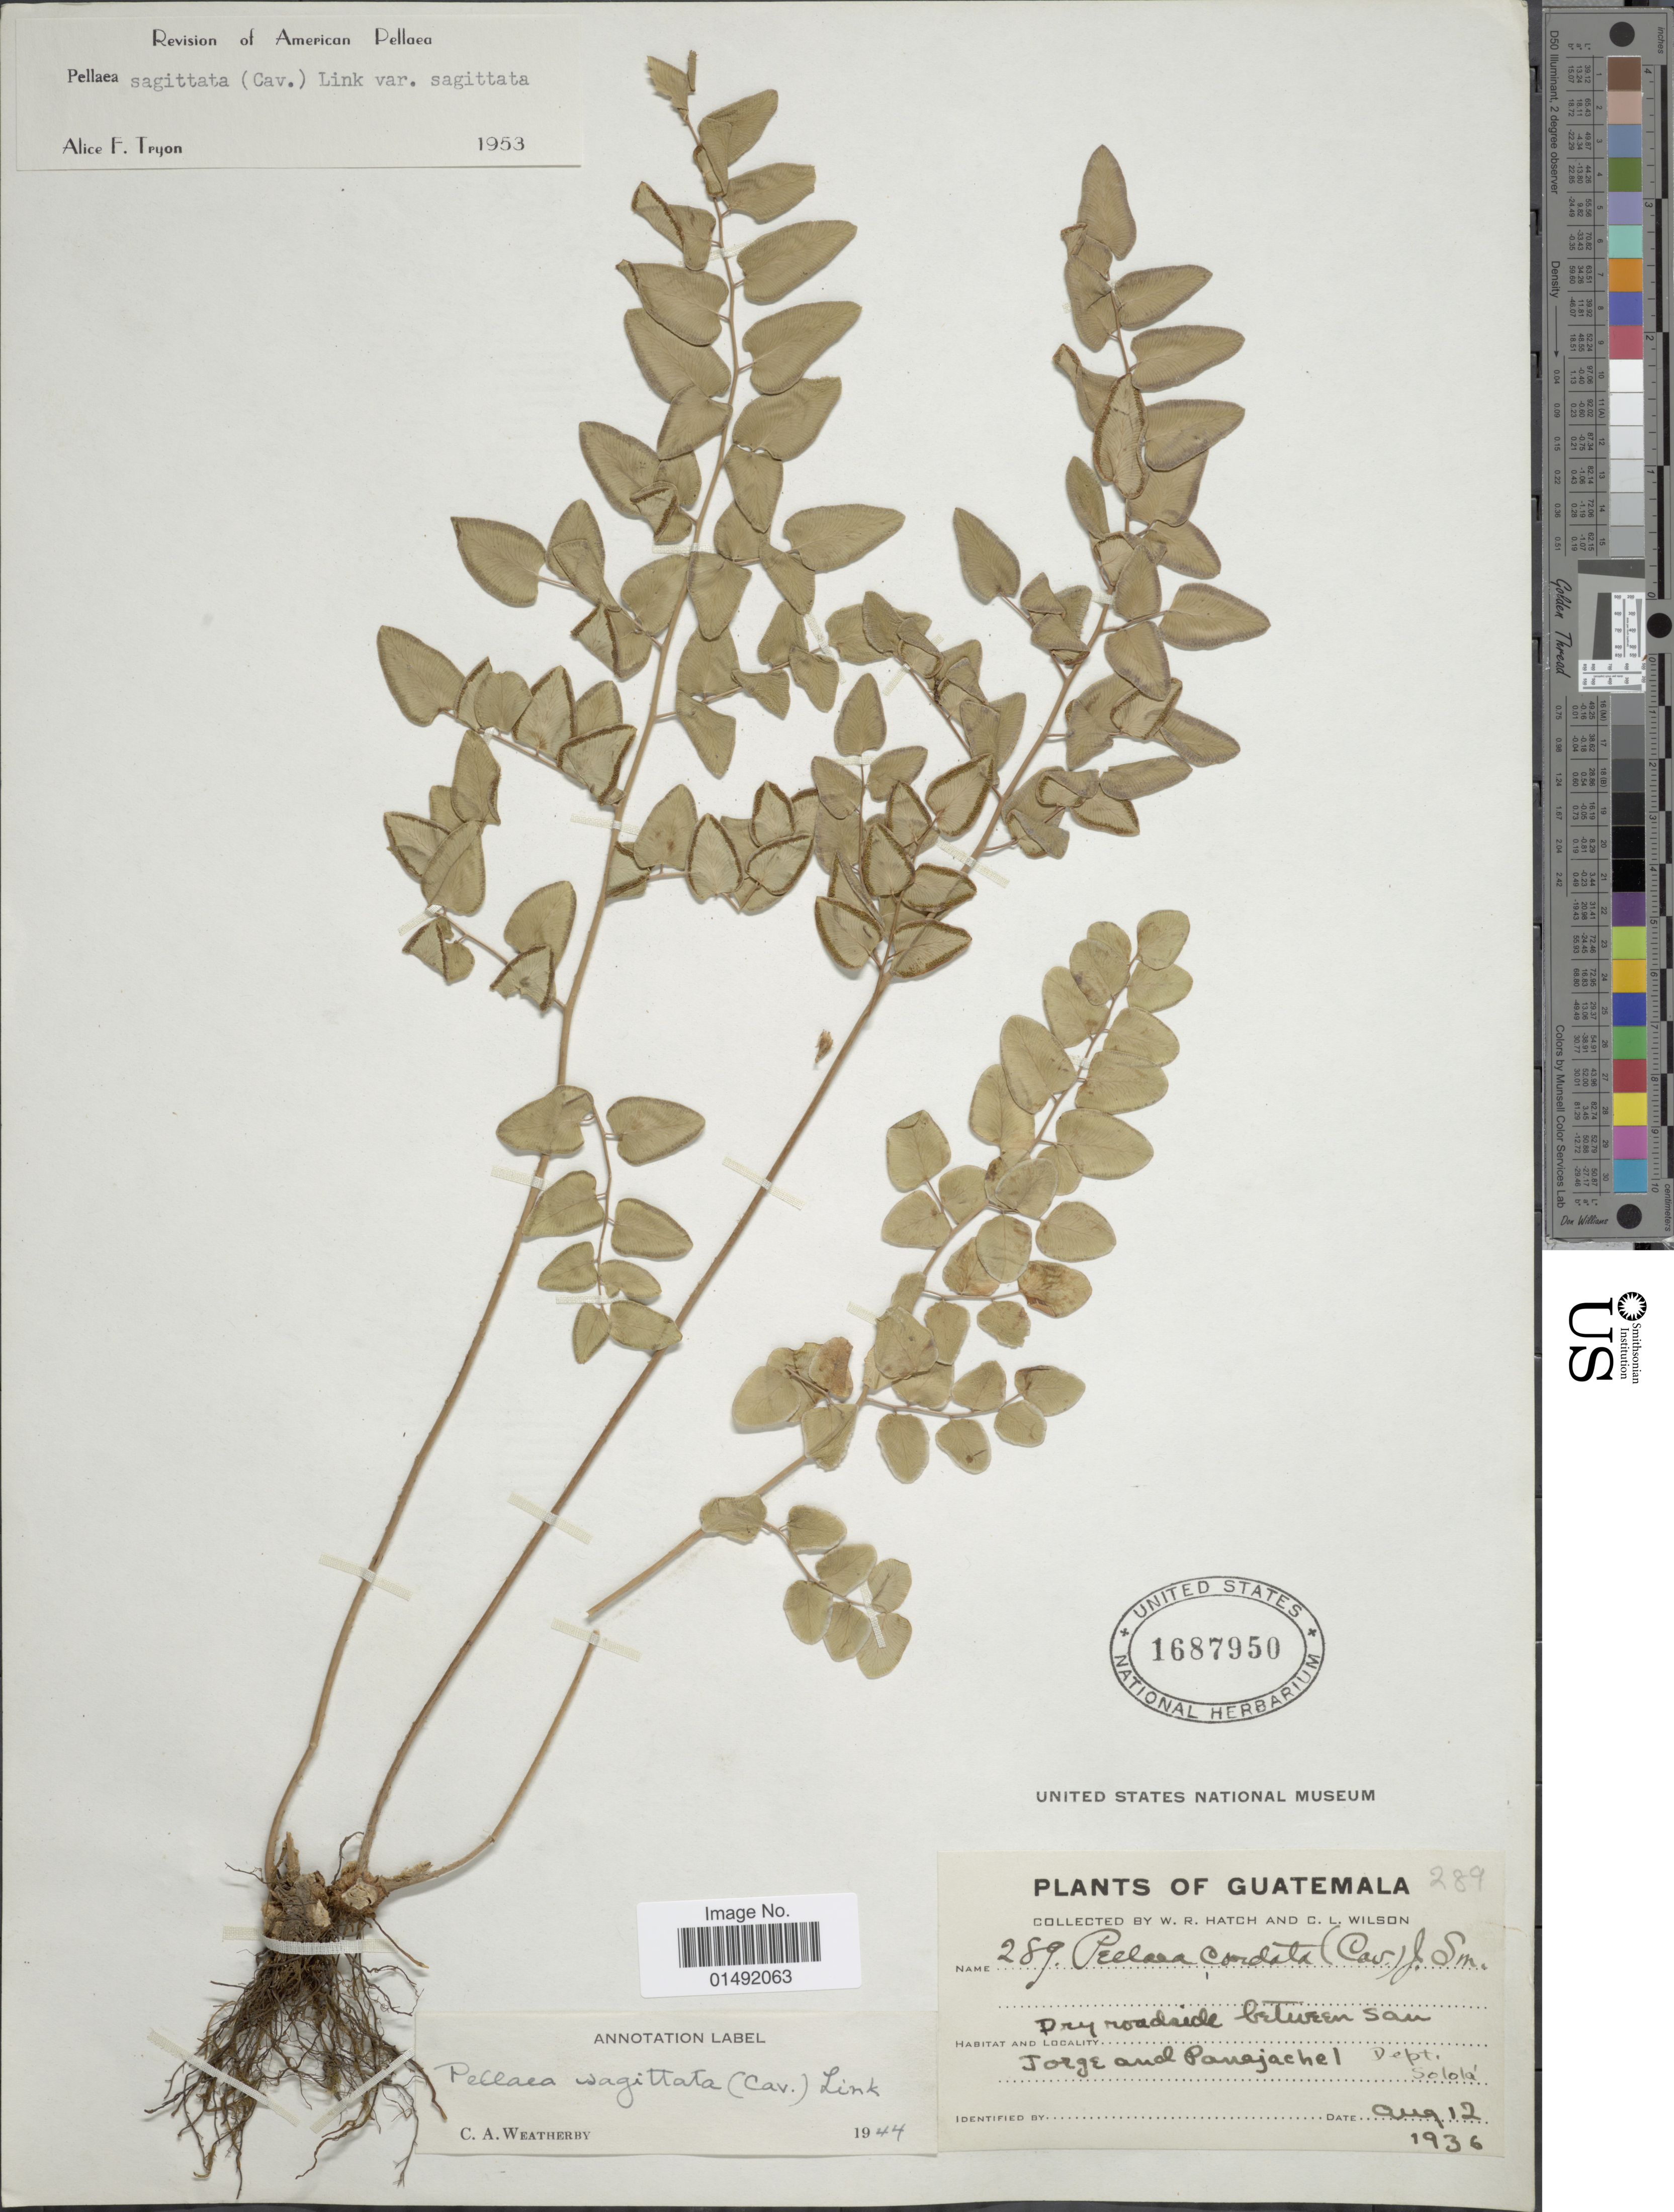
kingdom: Plantae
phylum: Tracheophyta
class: Polypodiopsida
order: Polypodiales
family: Pteridaceae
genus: Pellaea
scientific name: Pellaea sagittata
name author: (Cav.) Link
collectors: W. Hatch & C. L. Wilson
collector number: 289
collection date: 1936-08-12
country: Guatemala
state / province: Sololá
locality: Dry roadside between San Jorge and Panajachel Dept. Sololá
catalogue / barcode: US 1687950